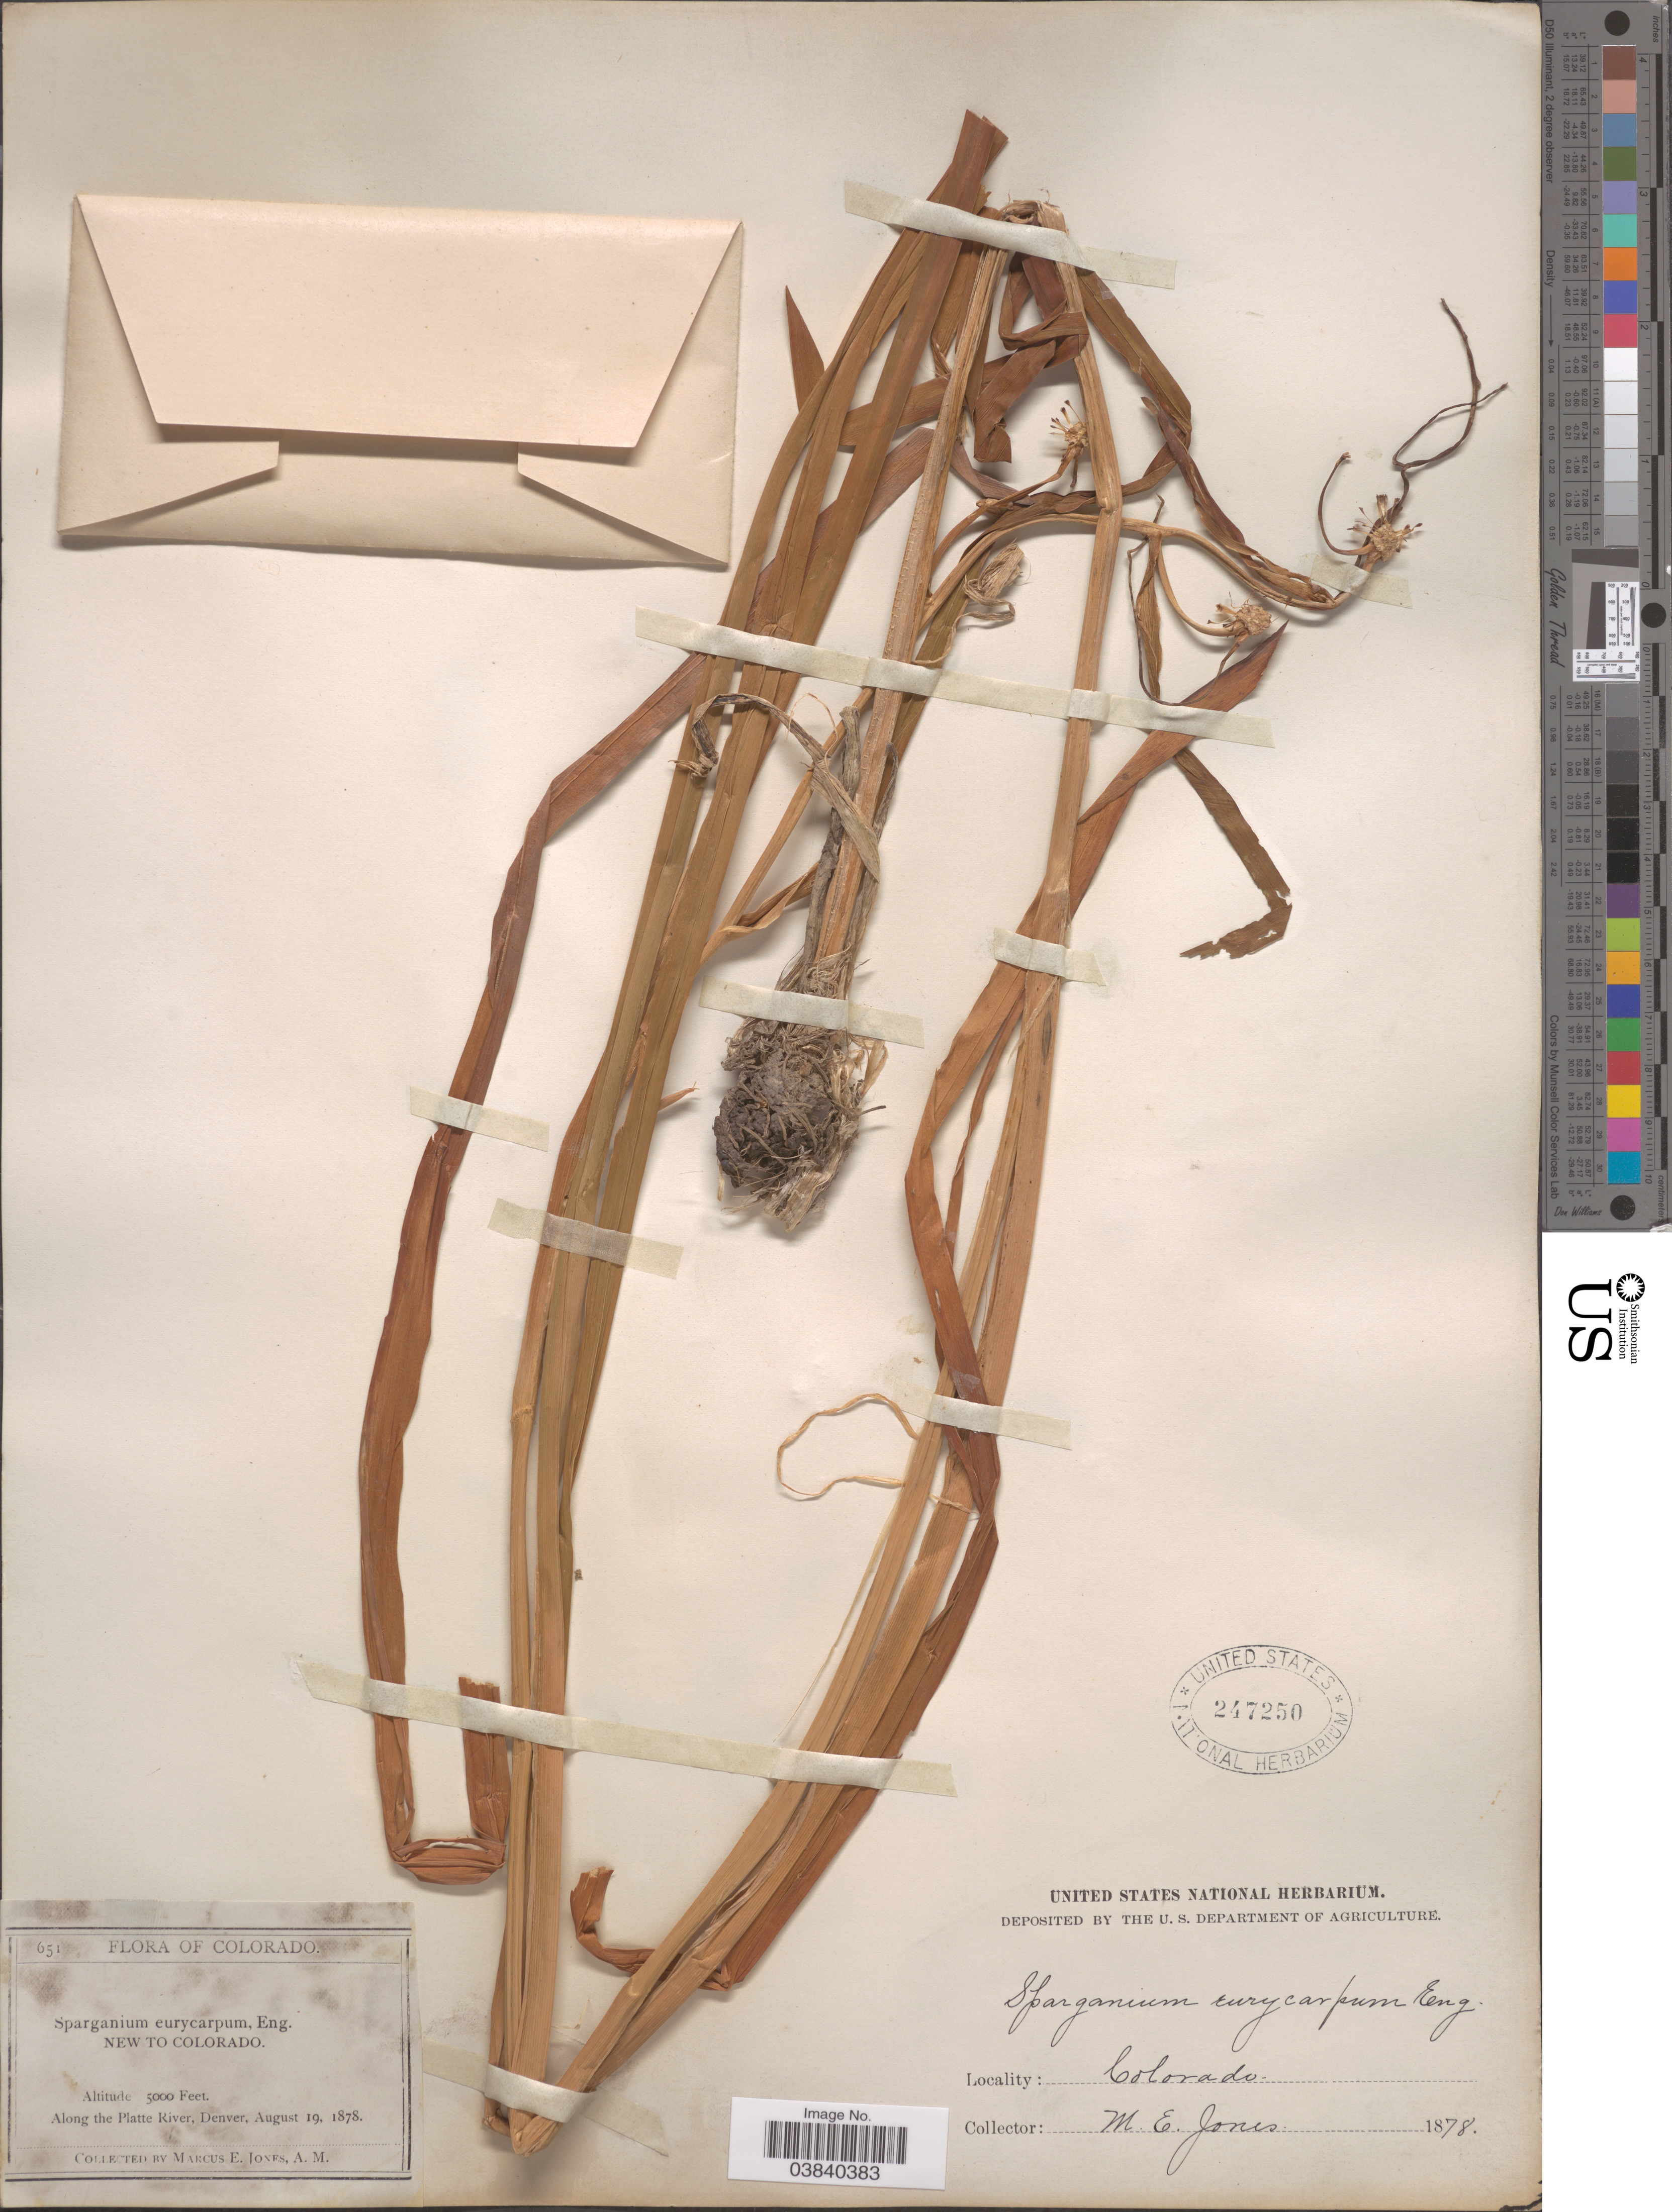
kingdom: Plantae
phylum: Tracheophyta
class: Liliopsida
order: Poales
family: Typhaceae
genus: Sparganium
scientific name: Sparganium eurycarpum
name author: Engelm.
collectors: M. E. Jones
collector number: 651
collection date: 1878-08-19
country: United States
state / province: Colorado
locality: Along the Platte River, Denver.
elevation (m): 1524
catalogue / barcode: US 247250